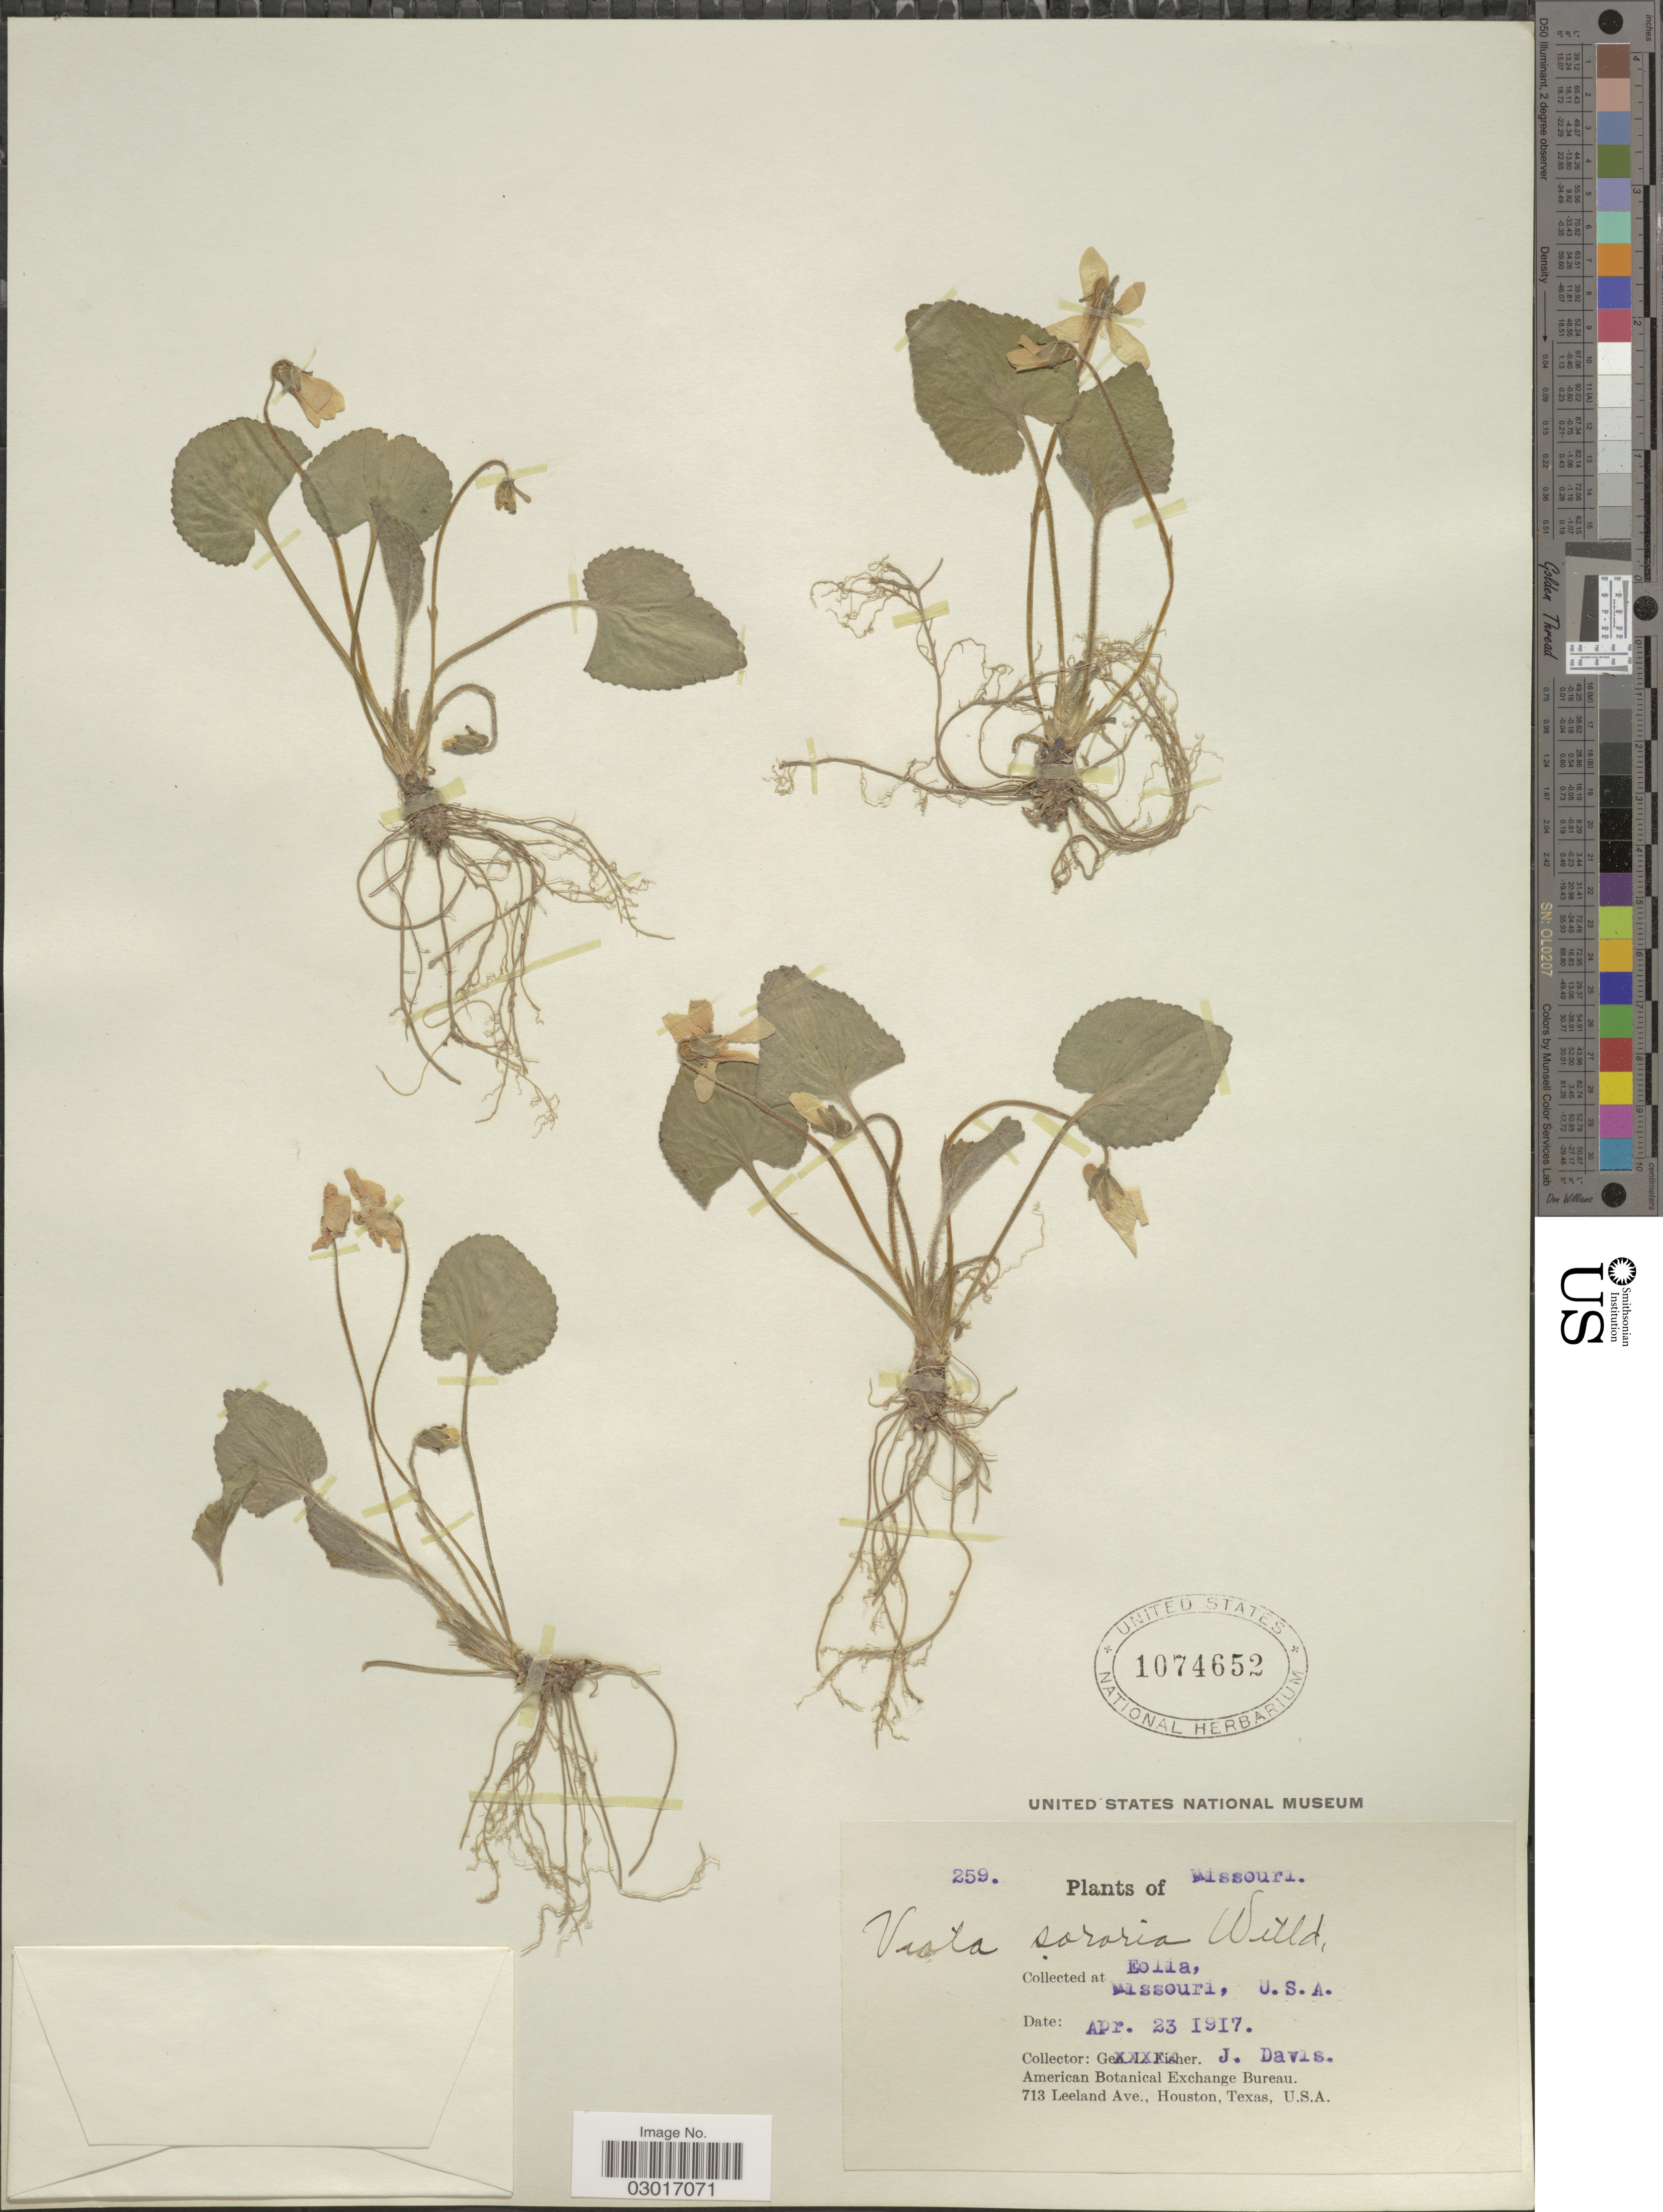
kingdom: Plantae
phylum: Tracheophyta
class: Magnoliopsida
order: Malpighiales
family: Violaceae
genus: Viola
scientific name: Viola sororia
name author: Willd.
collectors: J. Davis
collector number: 259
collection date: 1917-04-23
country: United States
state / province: Missouri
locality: Eolia.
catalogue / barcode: US 1074652